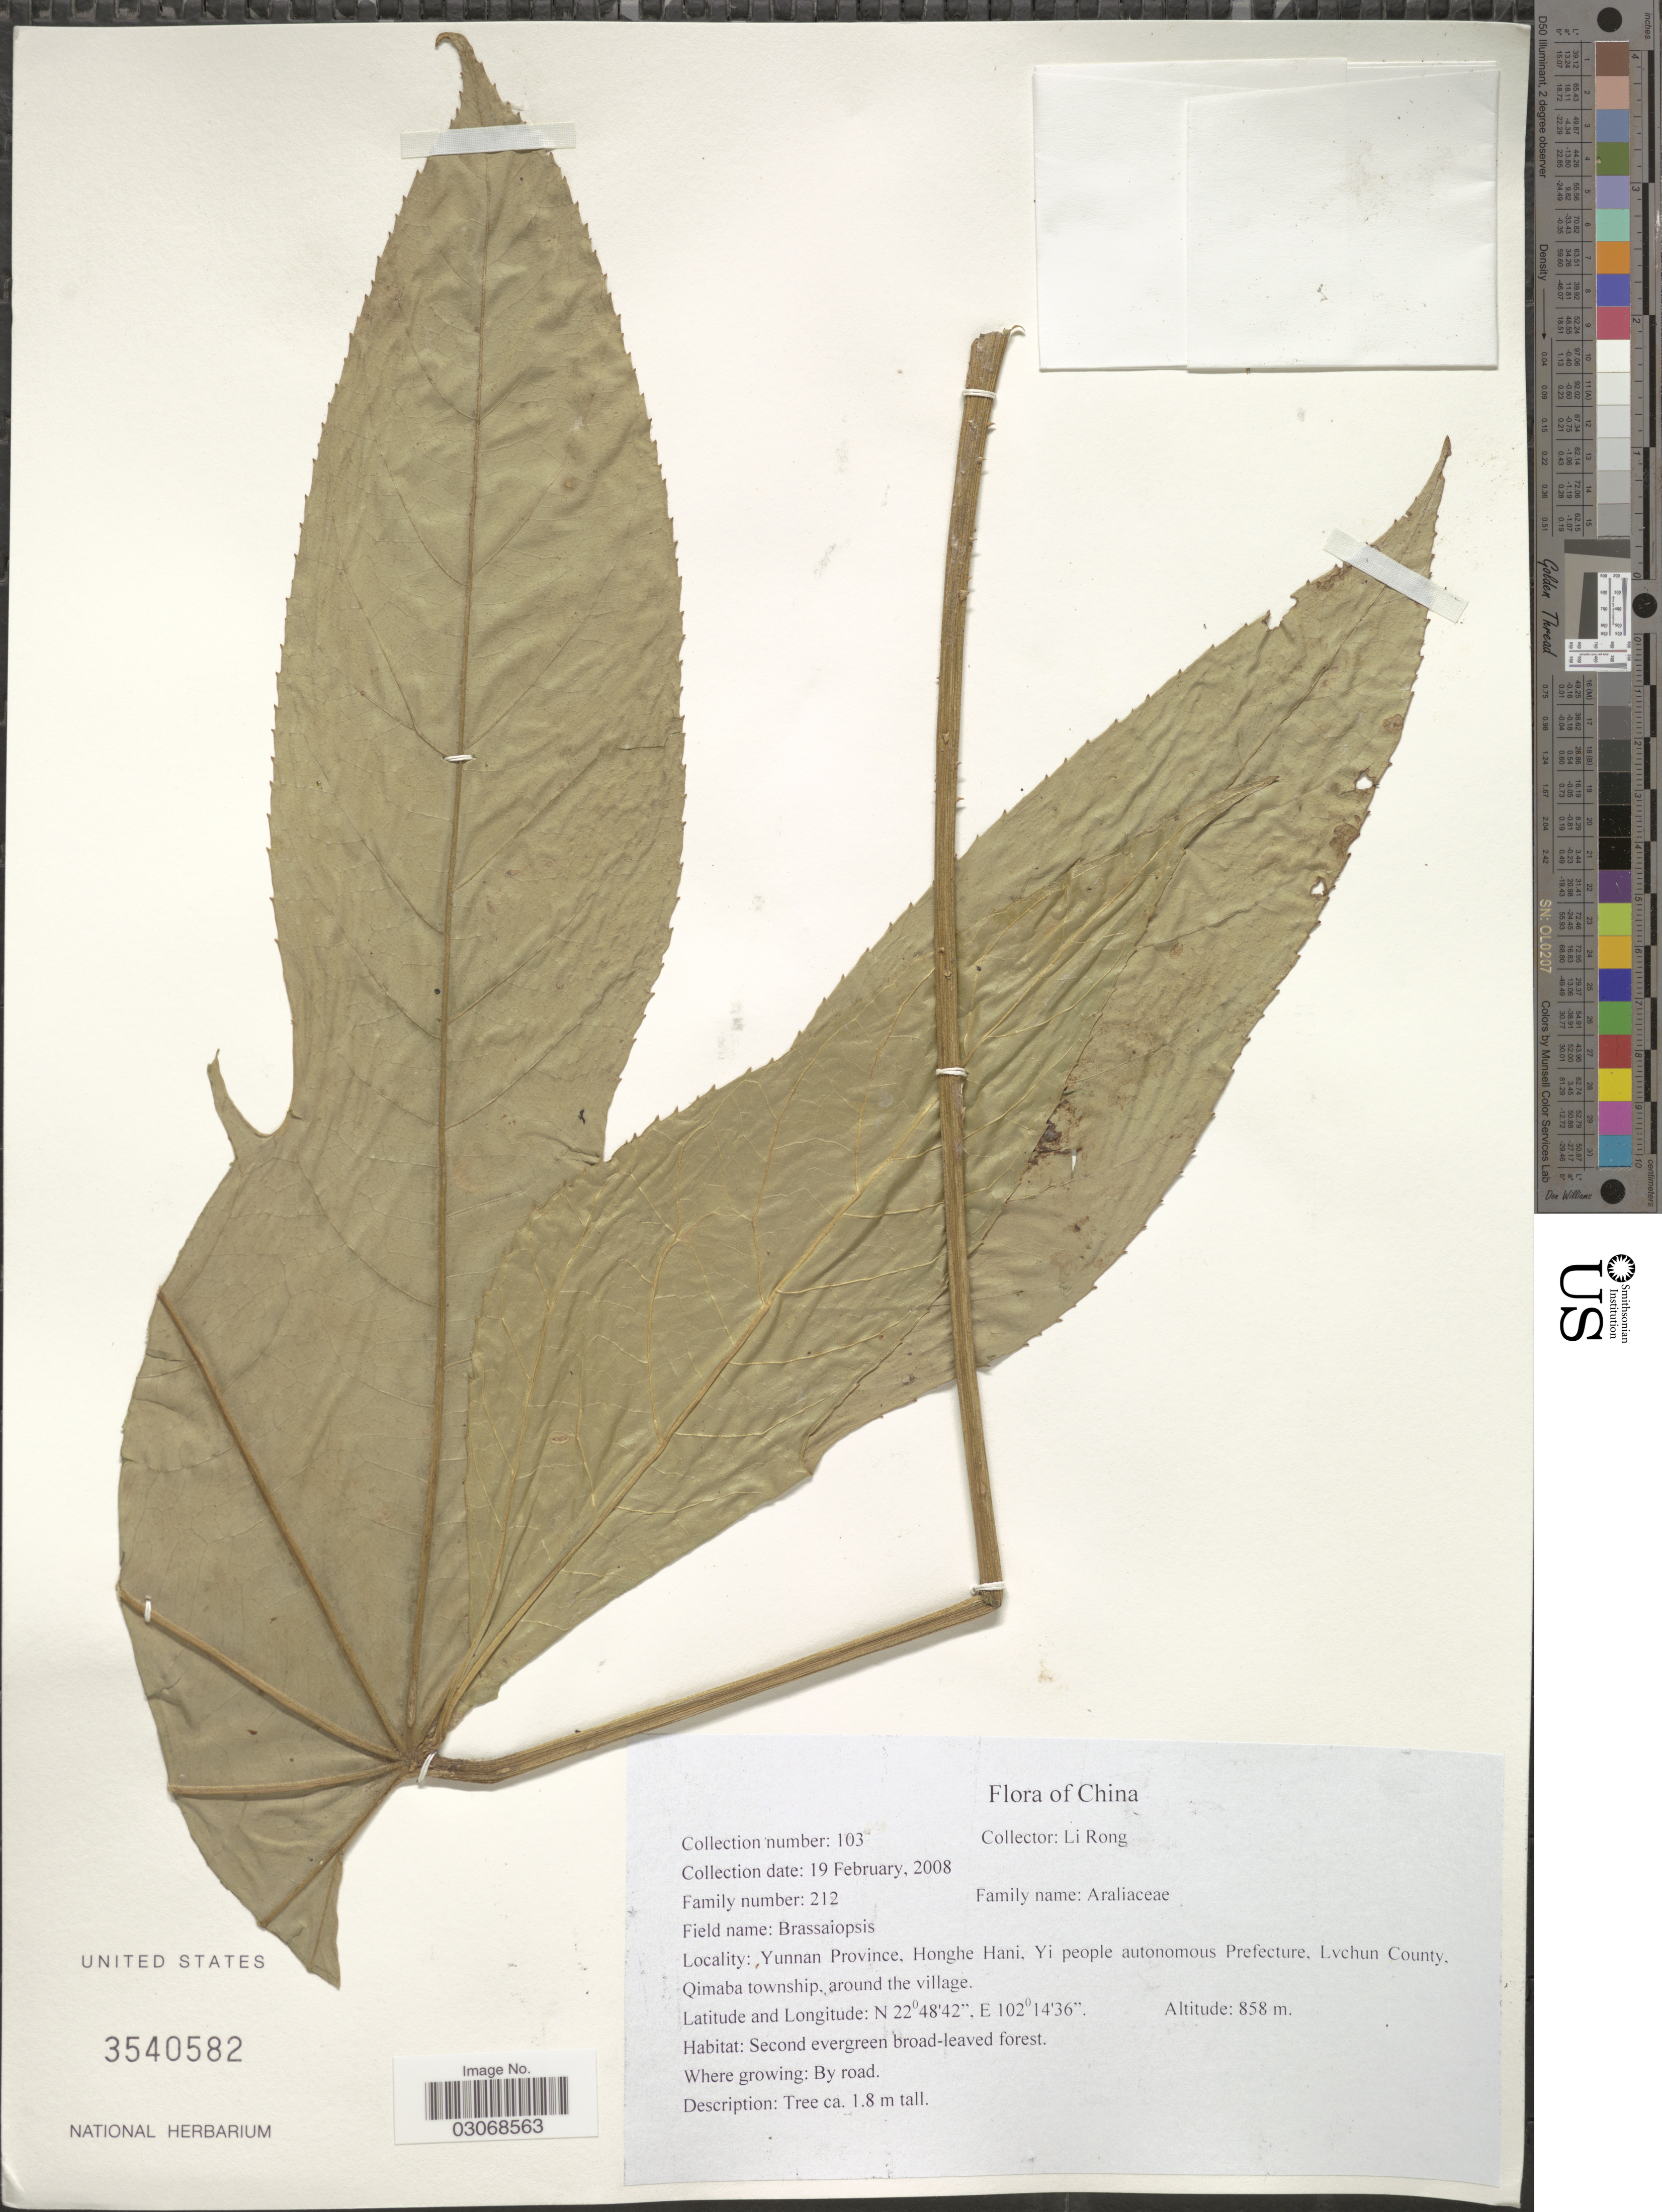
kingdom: Plantae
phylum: Tracheophyta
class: Magnoliopsida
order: Apiales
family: Araliaceae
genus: Brassaiopsis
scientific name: Brassaiopsis sp.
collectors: R. Li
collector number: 103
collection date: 2008-02-19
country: China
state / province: Yunnan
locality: Honghe Hani, Yi people autonomous Prefecture, Lvchun County, Qimaba township, around the village.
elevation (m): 858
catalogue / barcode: US 3540582